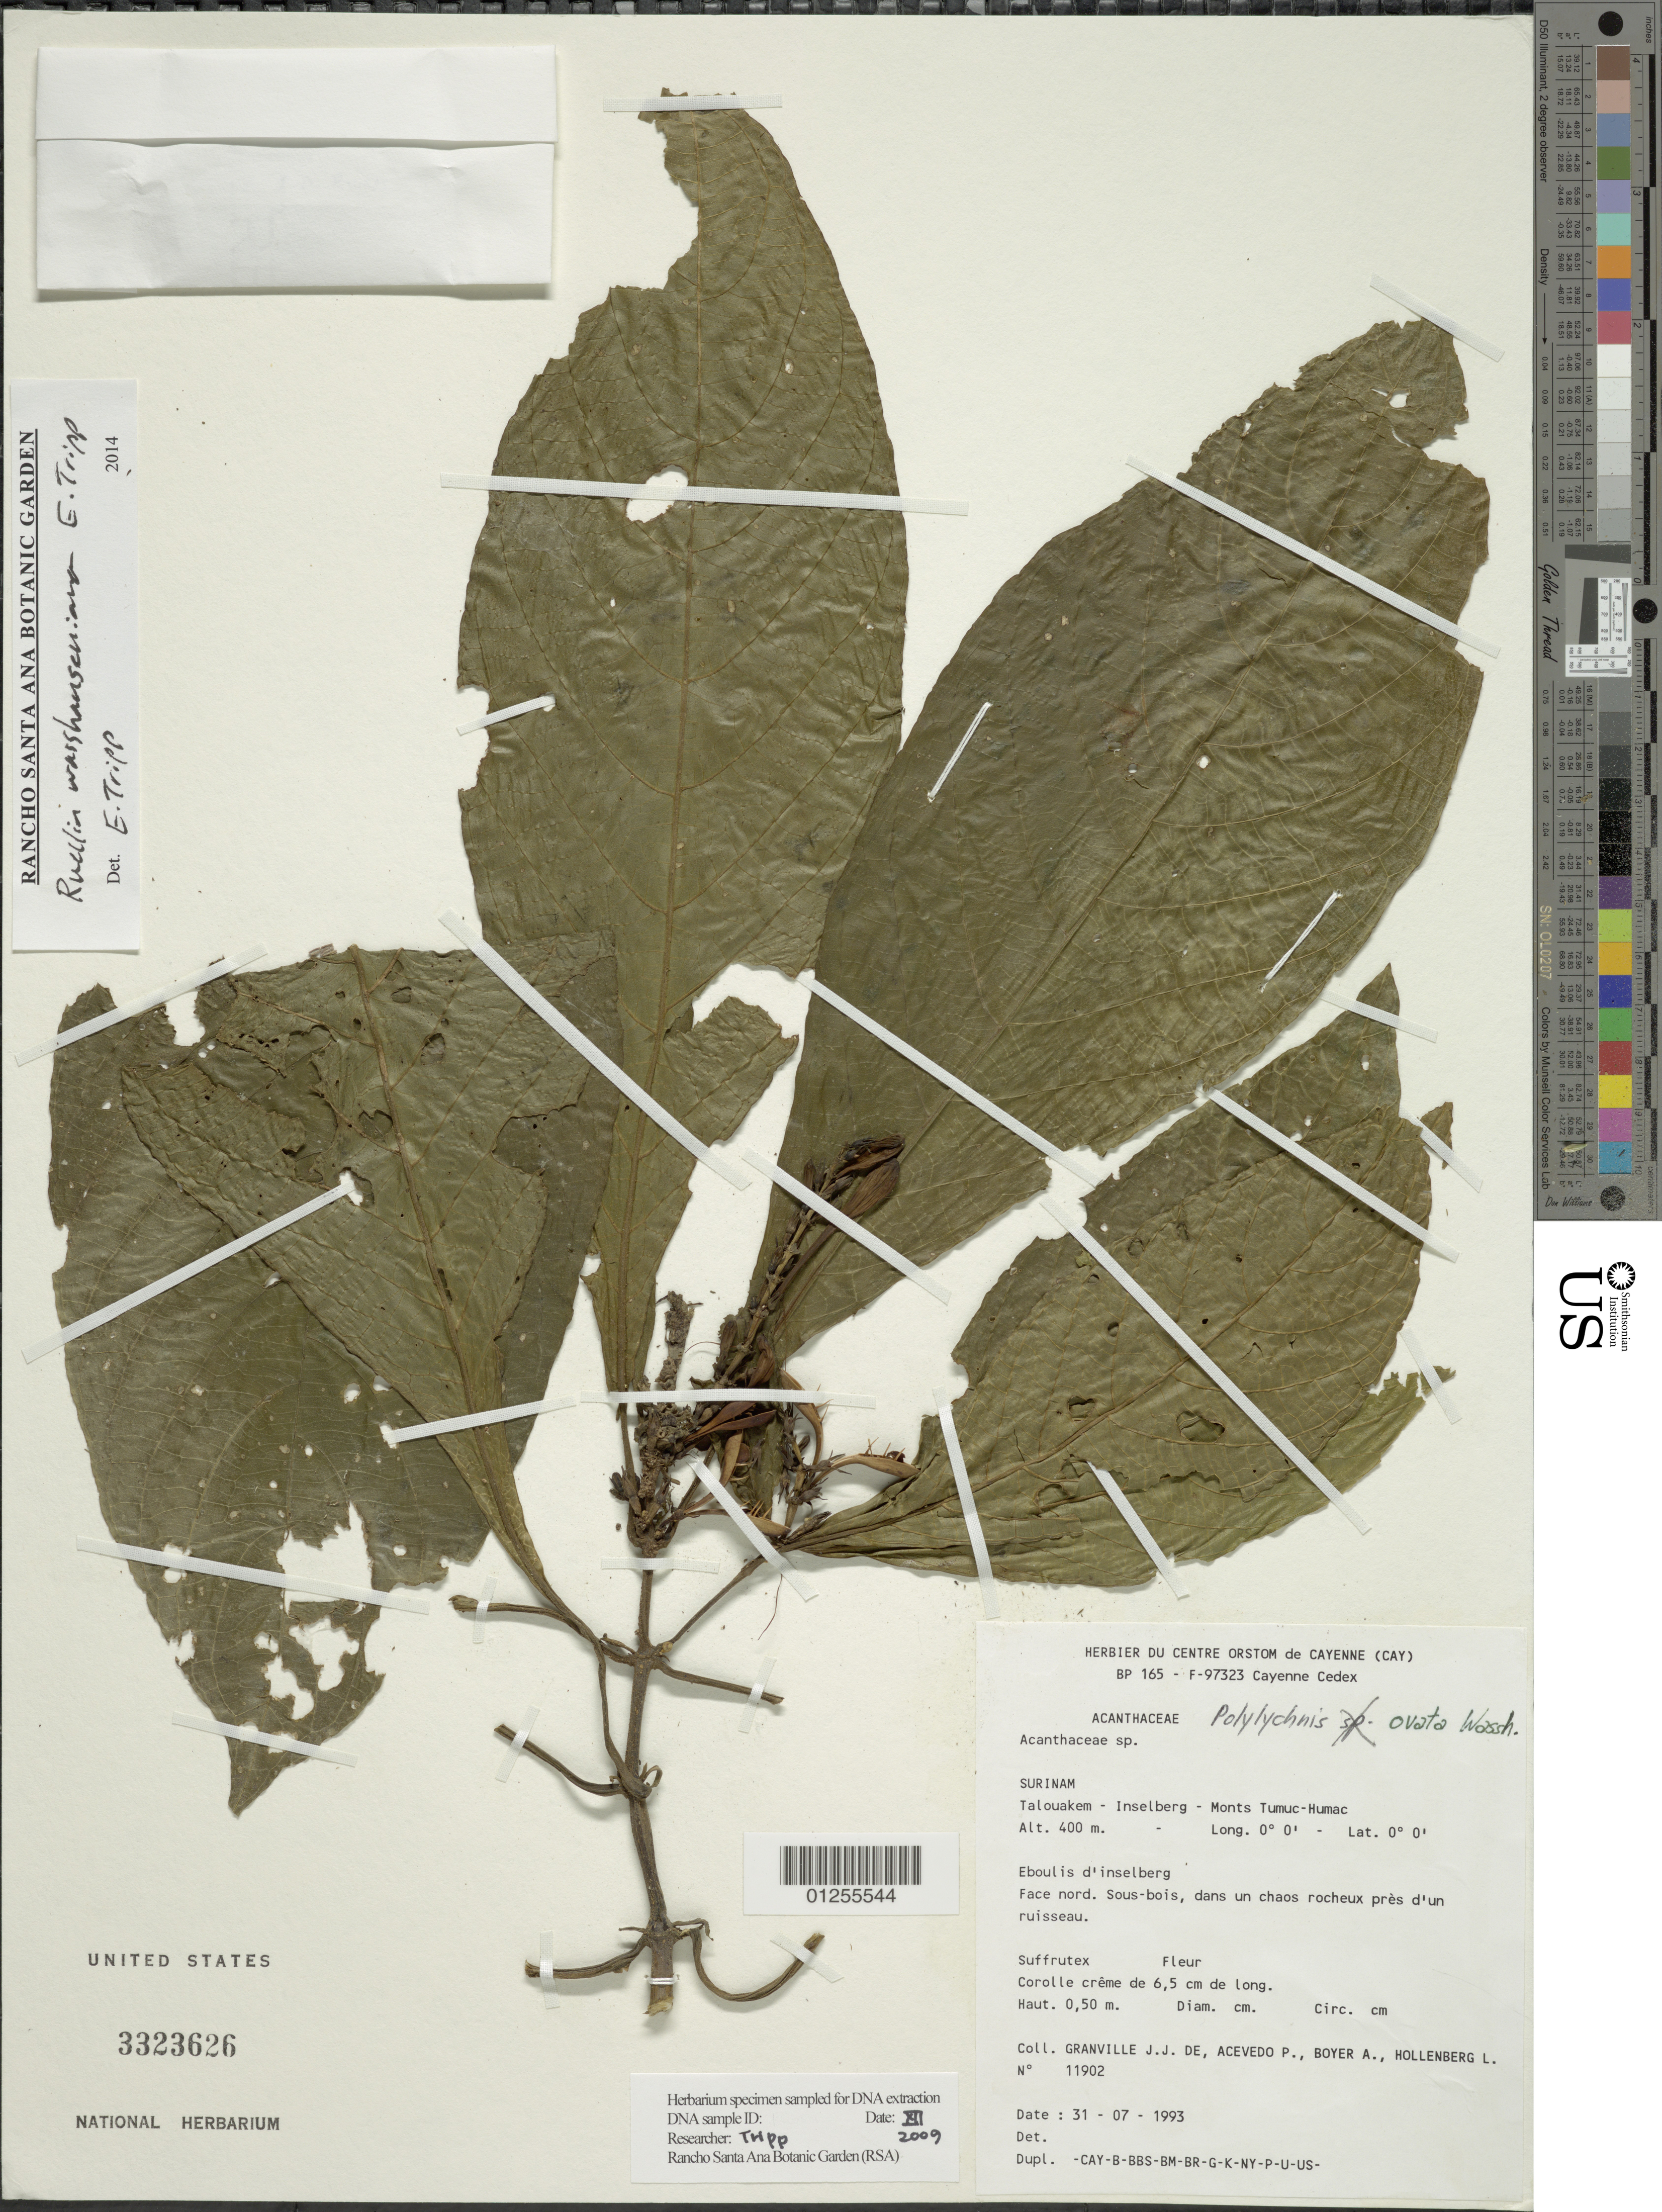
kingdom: Plantae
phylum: Tracheophyta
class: Magnoliopsida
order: Lamiales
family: Acanthaceae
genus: Ruellia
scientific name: Ruellia wasshauseniana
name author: E.A. Tripp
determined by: Tripp, Erin A.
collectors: J.-J. de Granville, P. Acevedo-Rodr., A. Boyer & L. Hollenberg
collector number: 11902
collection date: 1993-07-31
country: Suriname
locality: Talouakem, Inselberg, Monts Tumuc-Humac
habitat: Eboulis d'inselberg. Face nord. Sous-bois, dans un chaos rocheux pres d'un ruisseau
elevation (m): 400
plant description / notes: CAY,B,BBS,BM,BR,G,K,NY,P,U,US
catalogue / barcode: US 3323626